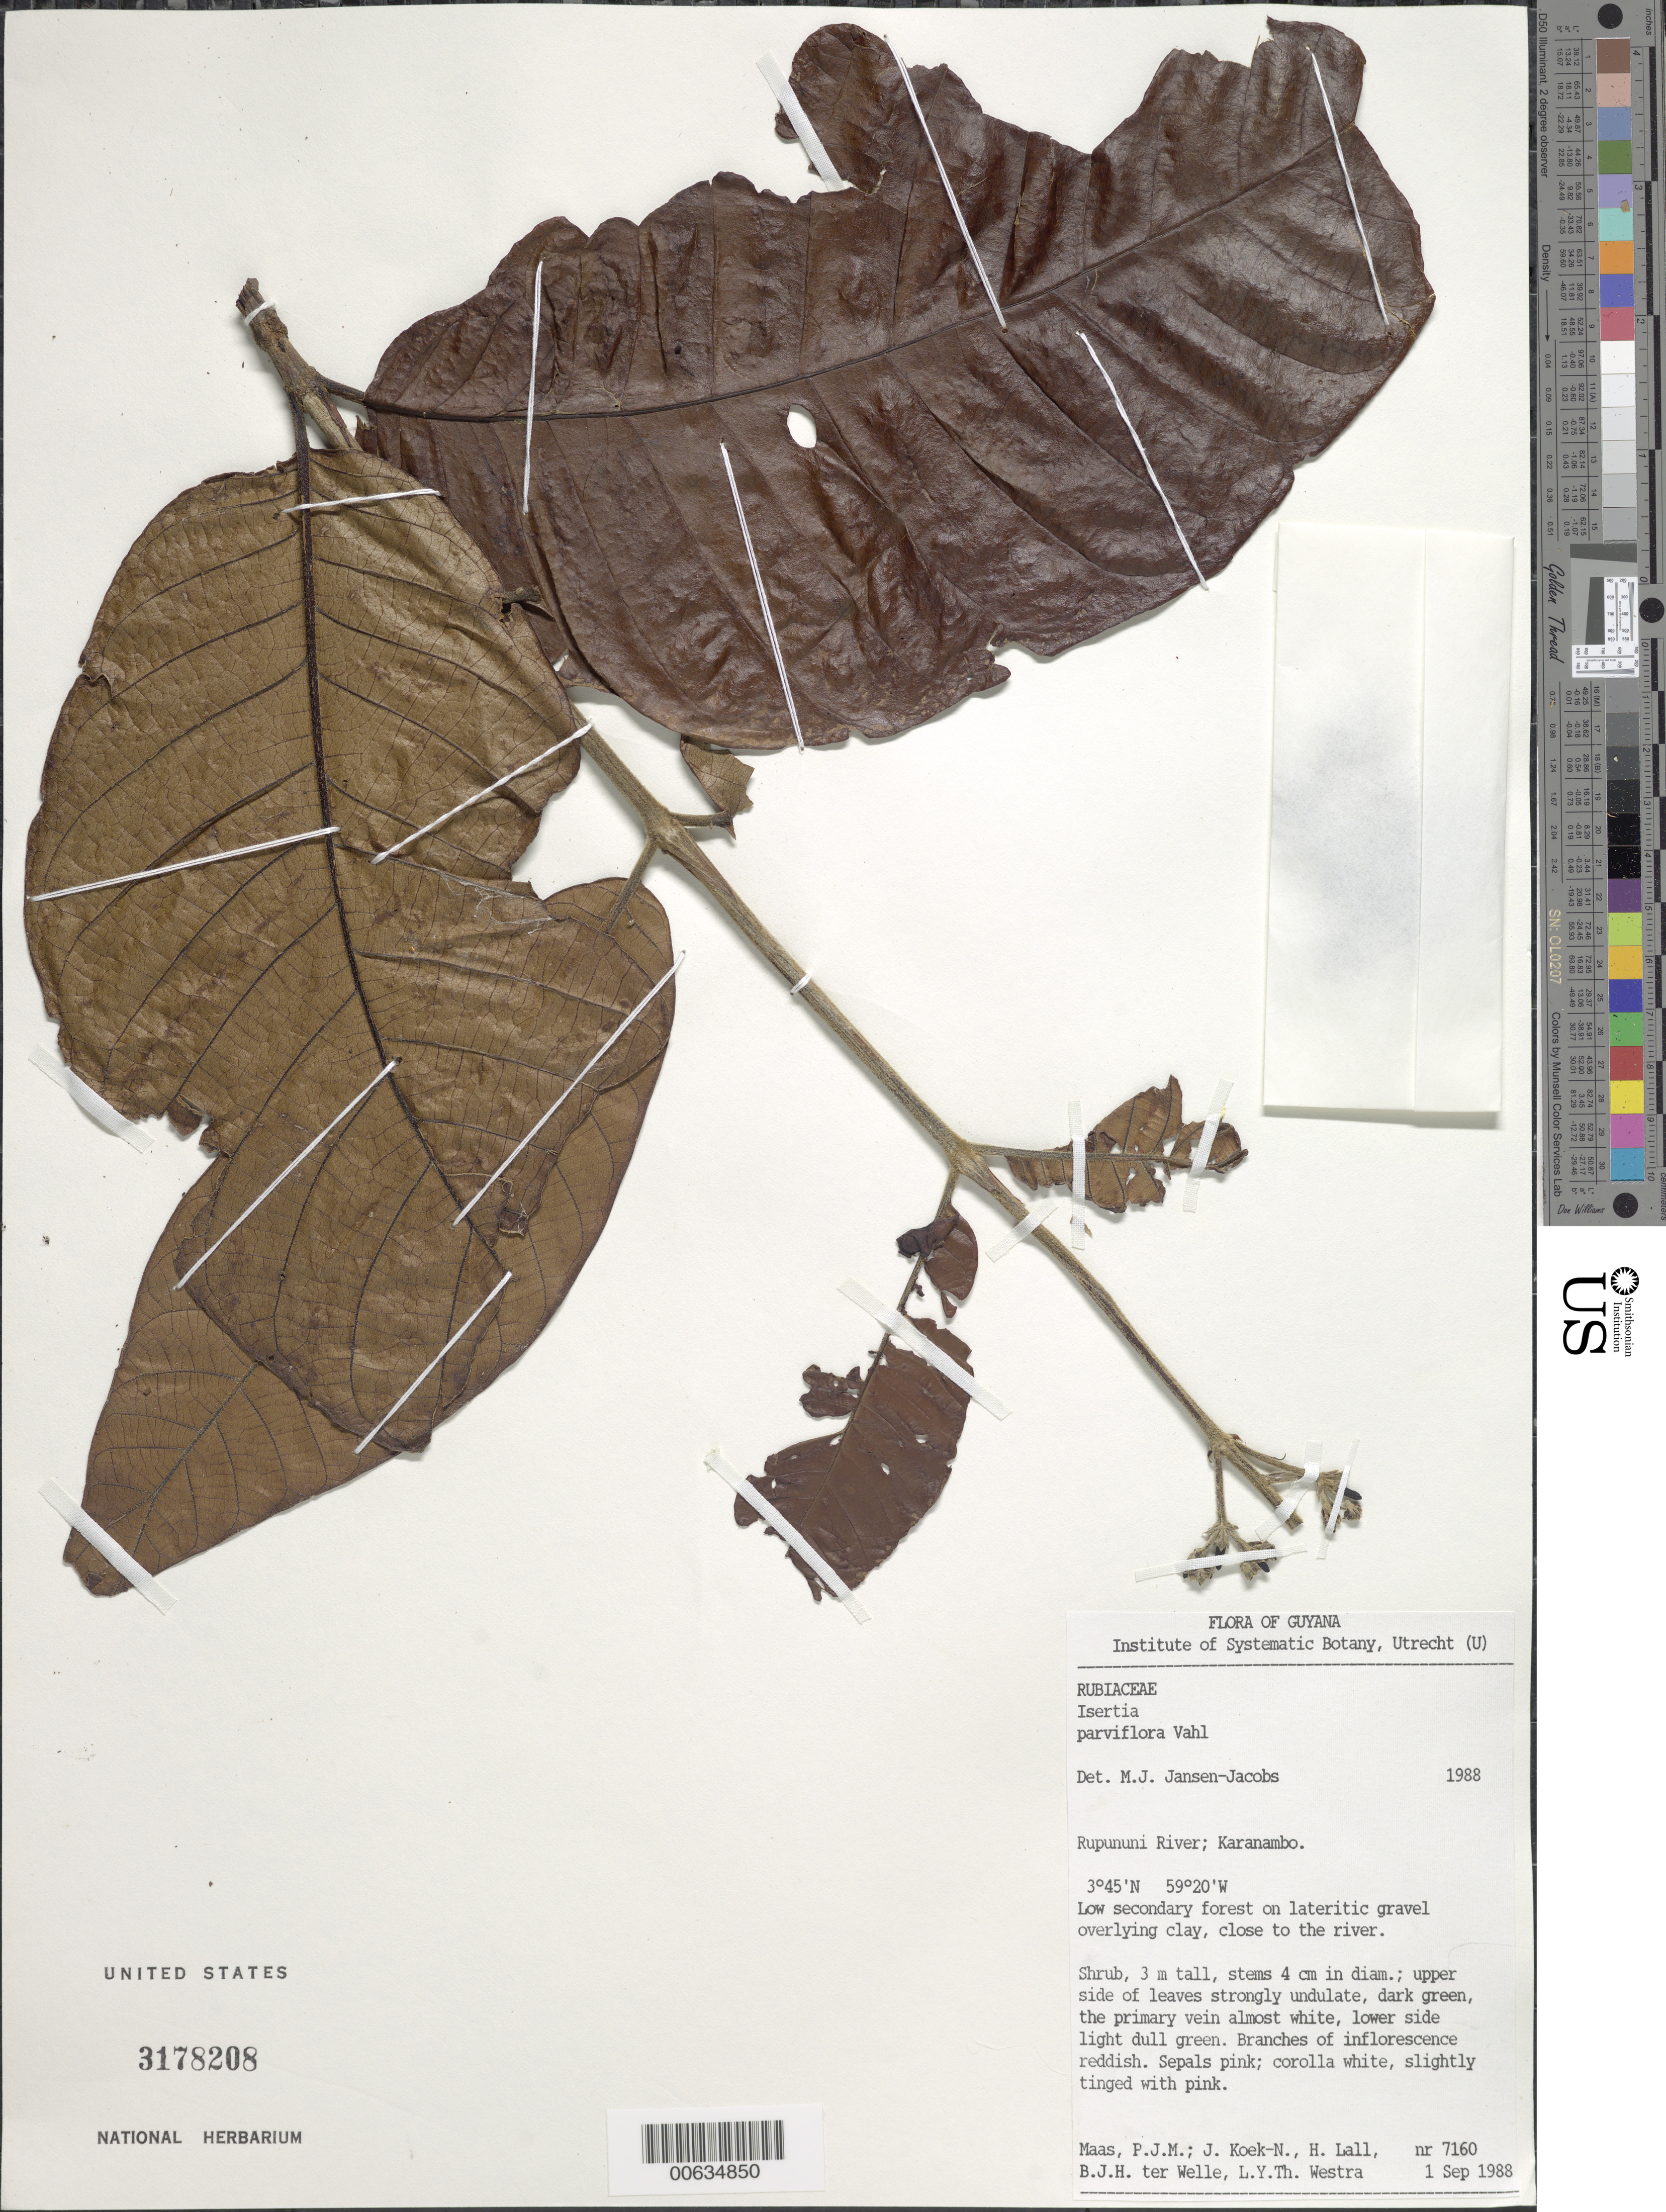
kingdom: Plantae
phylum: Tracheophyta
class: Magnoliopsida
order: Gentianales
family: Rubiaceae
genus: Isertia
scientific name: Isertia parviflora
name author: Vahl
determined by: Jansen-Jacobs, M. J., (U), Nationaal Herbarium Nederland, Utrecht University branch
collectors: P. Maas, J. Koek-Noorman, H. Lall, B. Welle & L. Y. T. Westra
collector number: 7160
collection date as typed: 1-Sep-88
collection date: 1988-09-01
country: Guyana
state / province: U. Takutu-U. Essequibo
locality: Karanambo, Rupununi River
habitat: Low secondary forest on lateritic gravel overlying clay, close to the river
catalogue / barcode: US 3178208